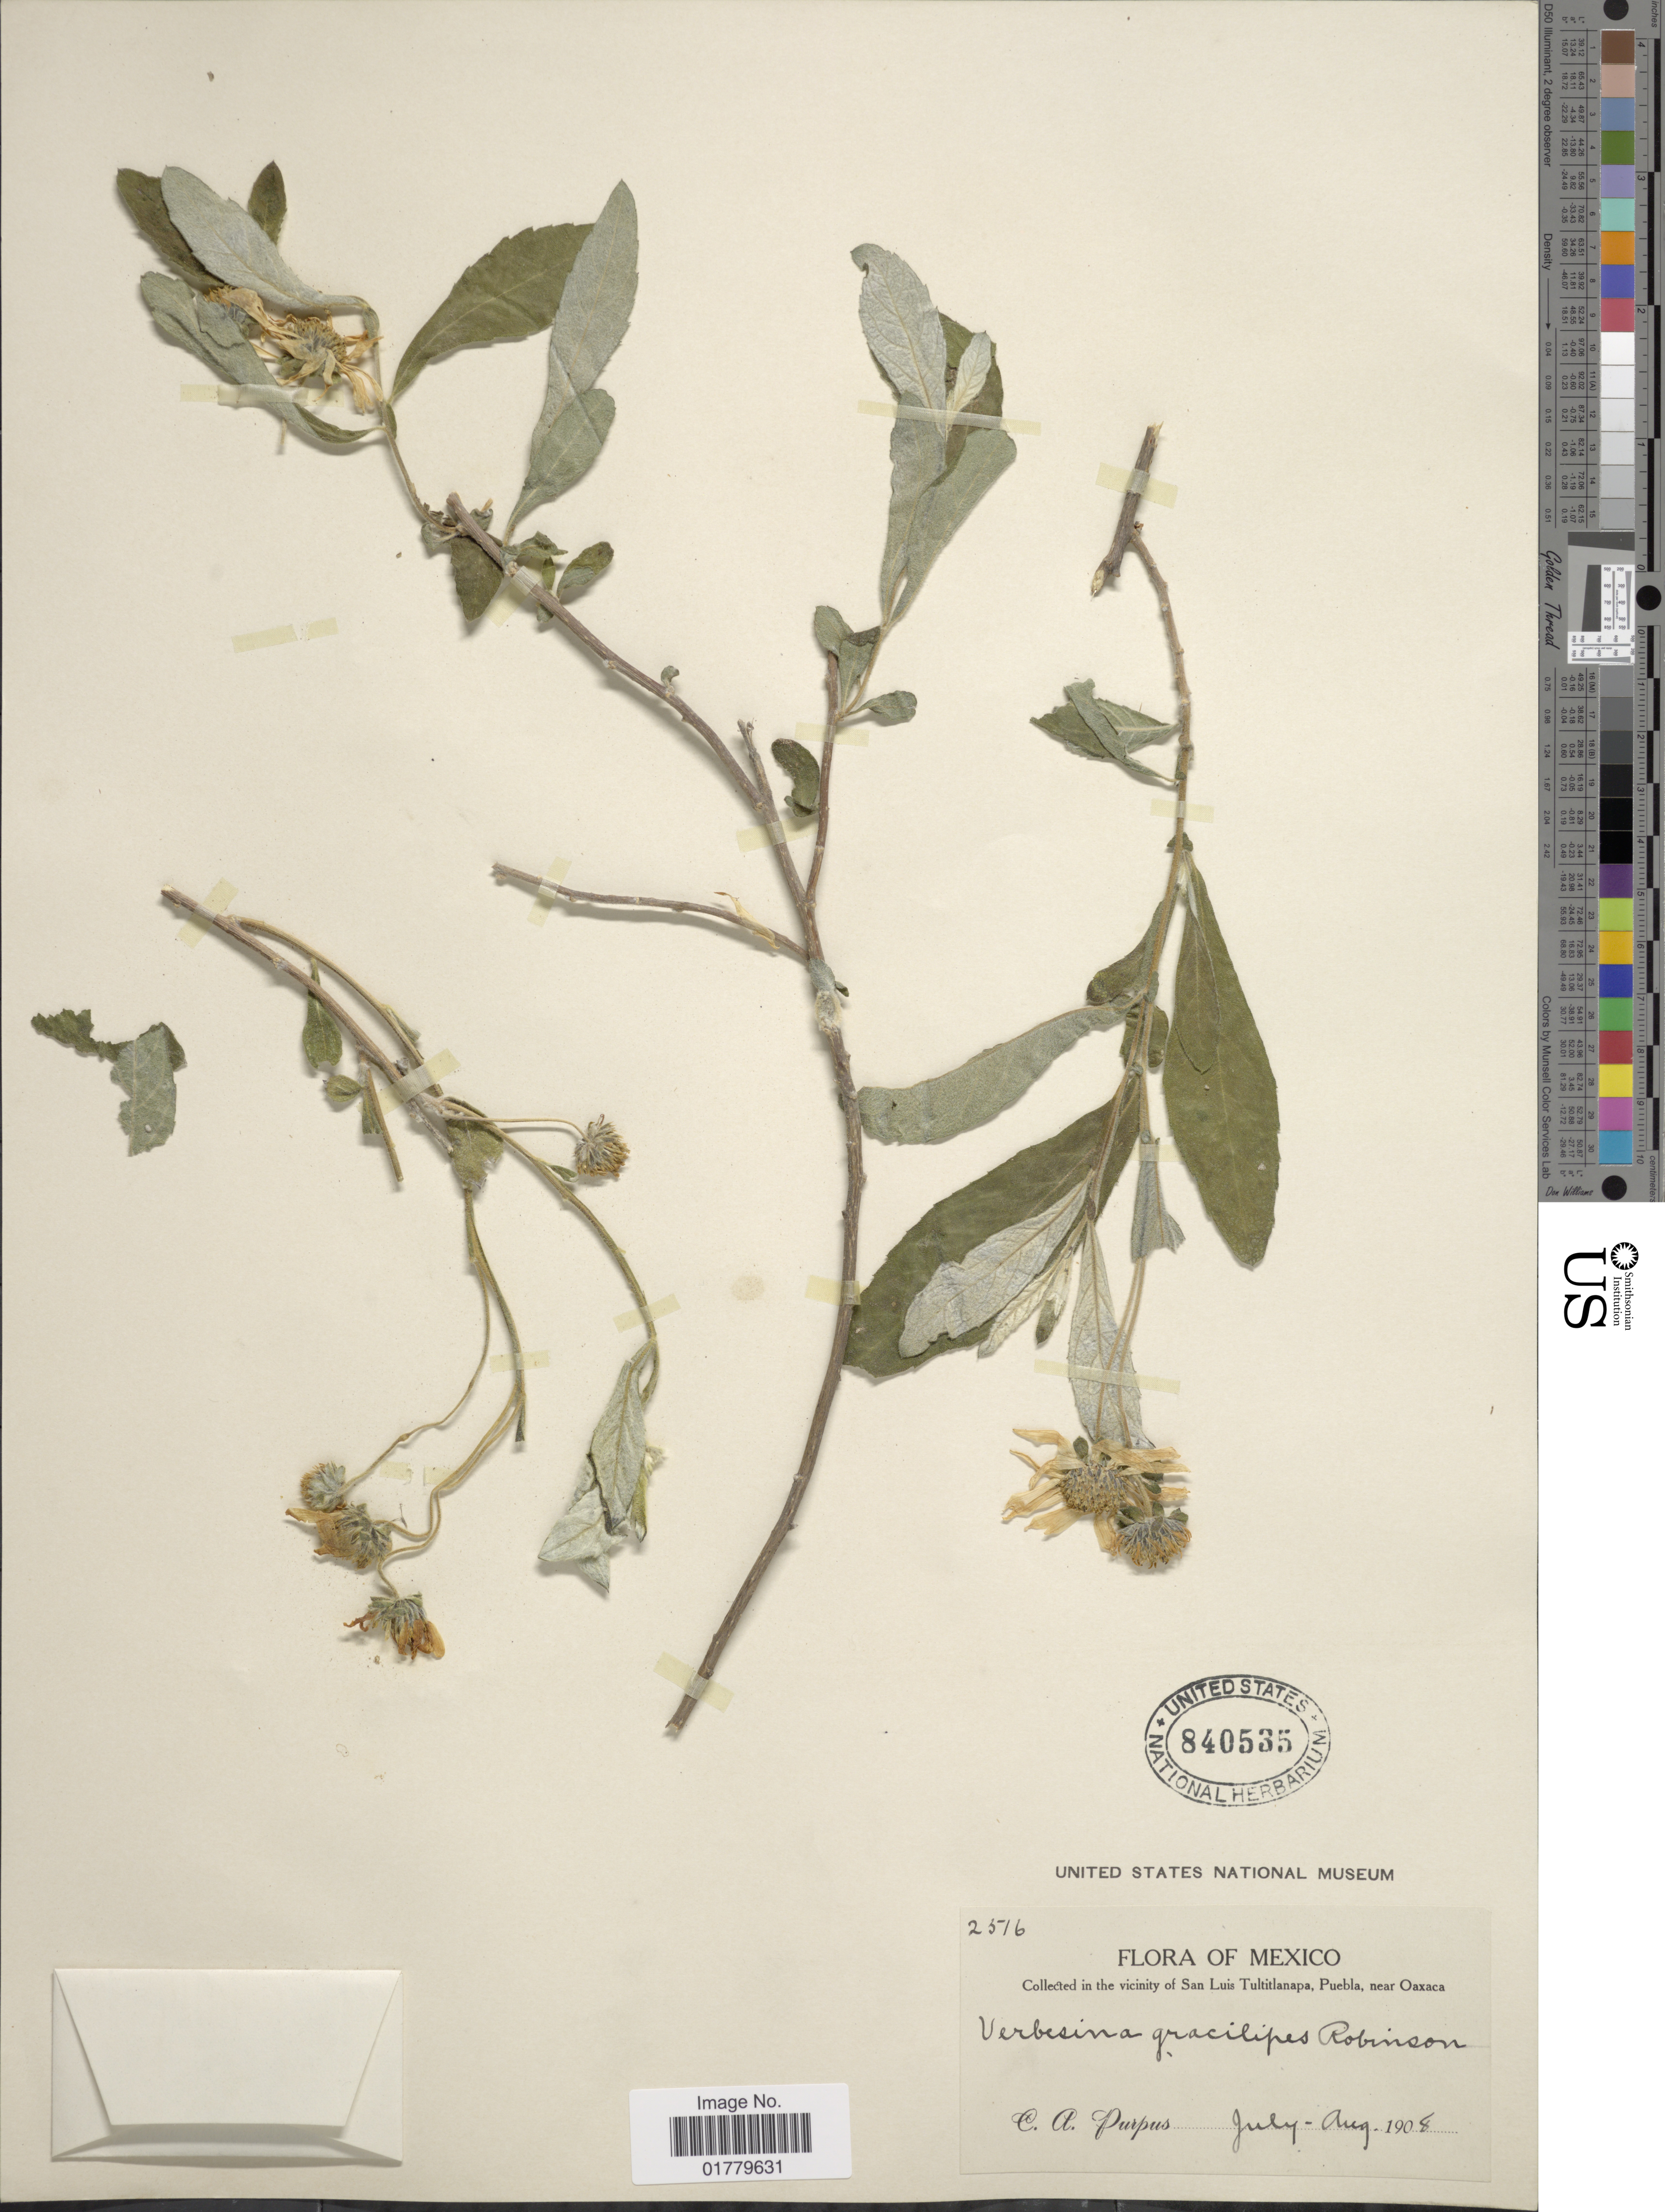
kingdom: Plantae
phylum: Tracheophyta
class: Magnoliopsida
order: Asterales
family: Asteraceae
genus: Verbesina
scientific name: Verbesina gracilipes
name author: B.L. Rob.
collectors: C. A. Purpus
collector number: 2516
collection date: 1908-07/1908-08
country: Mexico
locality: In the vicinity of San Luis Tultitlanapa, Puebla, near Oaxaca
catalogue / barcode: US 840535